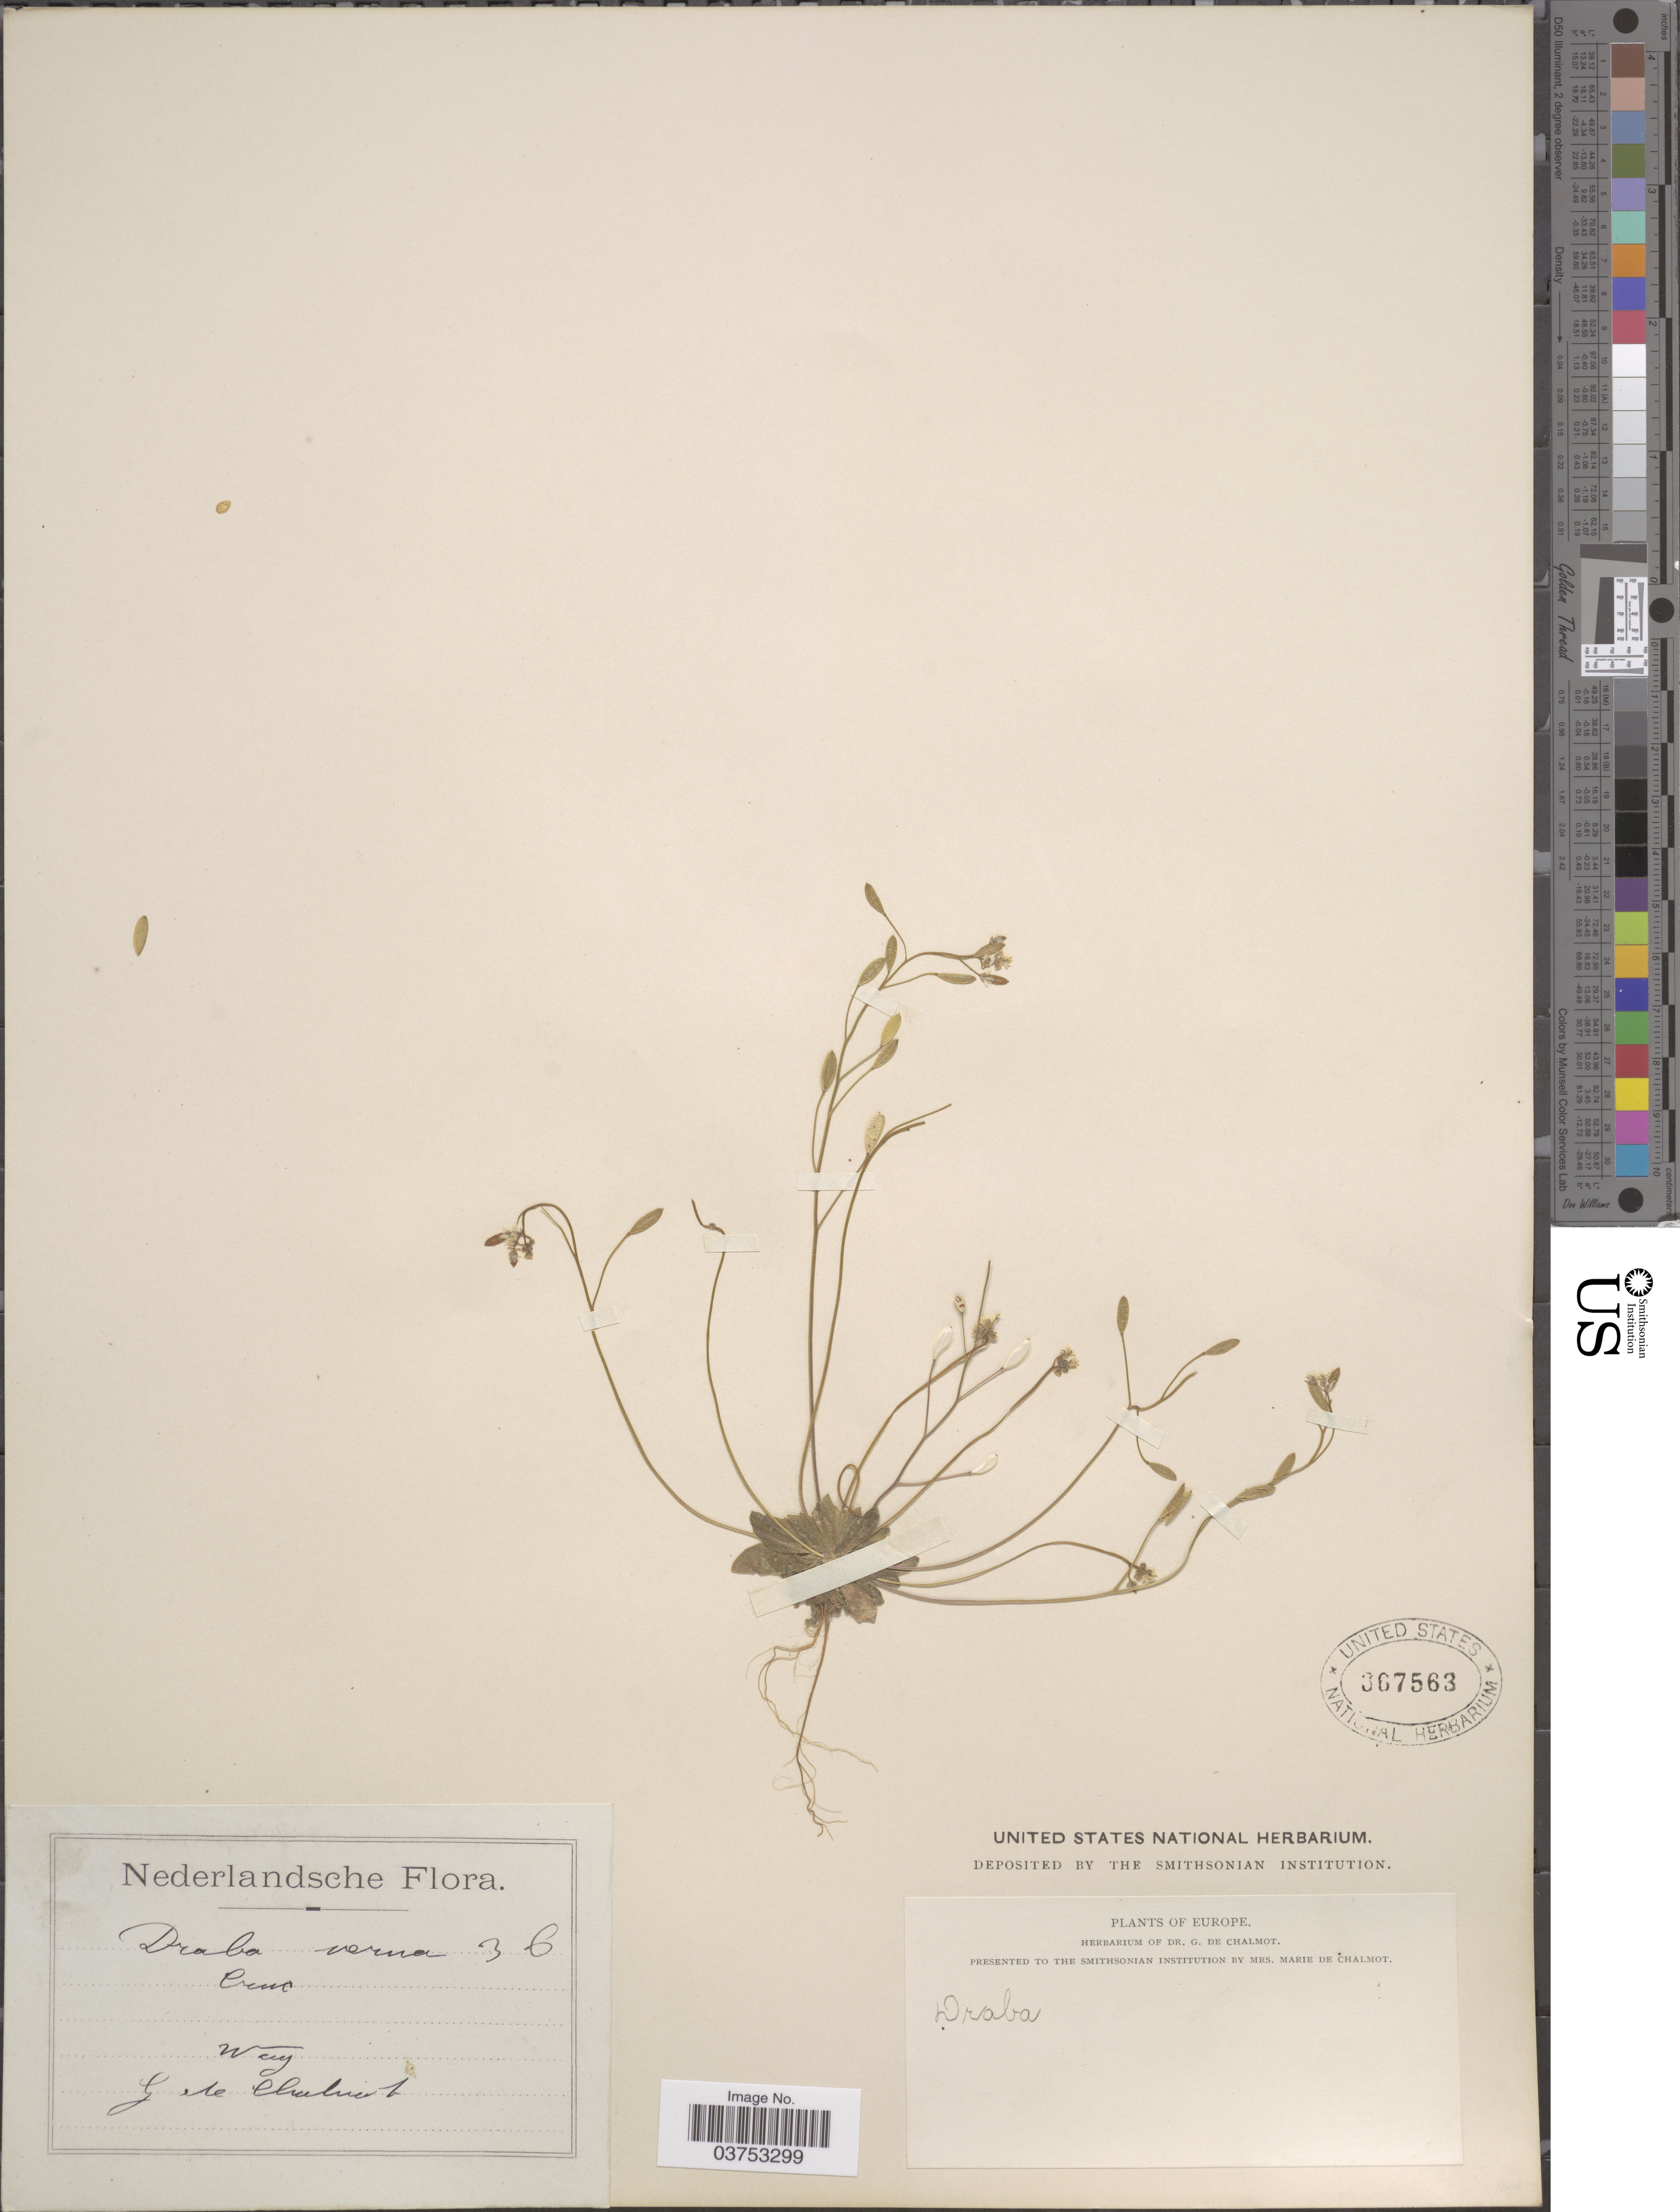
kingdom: Plantae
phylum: Tracheophyta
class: Magnoliopsida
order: Brassicales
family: Brassicaceae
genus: Draba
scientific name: Draba verna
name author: L.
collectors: G. de Chalmot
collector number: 36*?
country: Netherlands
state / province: Gelderland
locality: Wag.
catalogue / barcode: US 367563